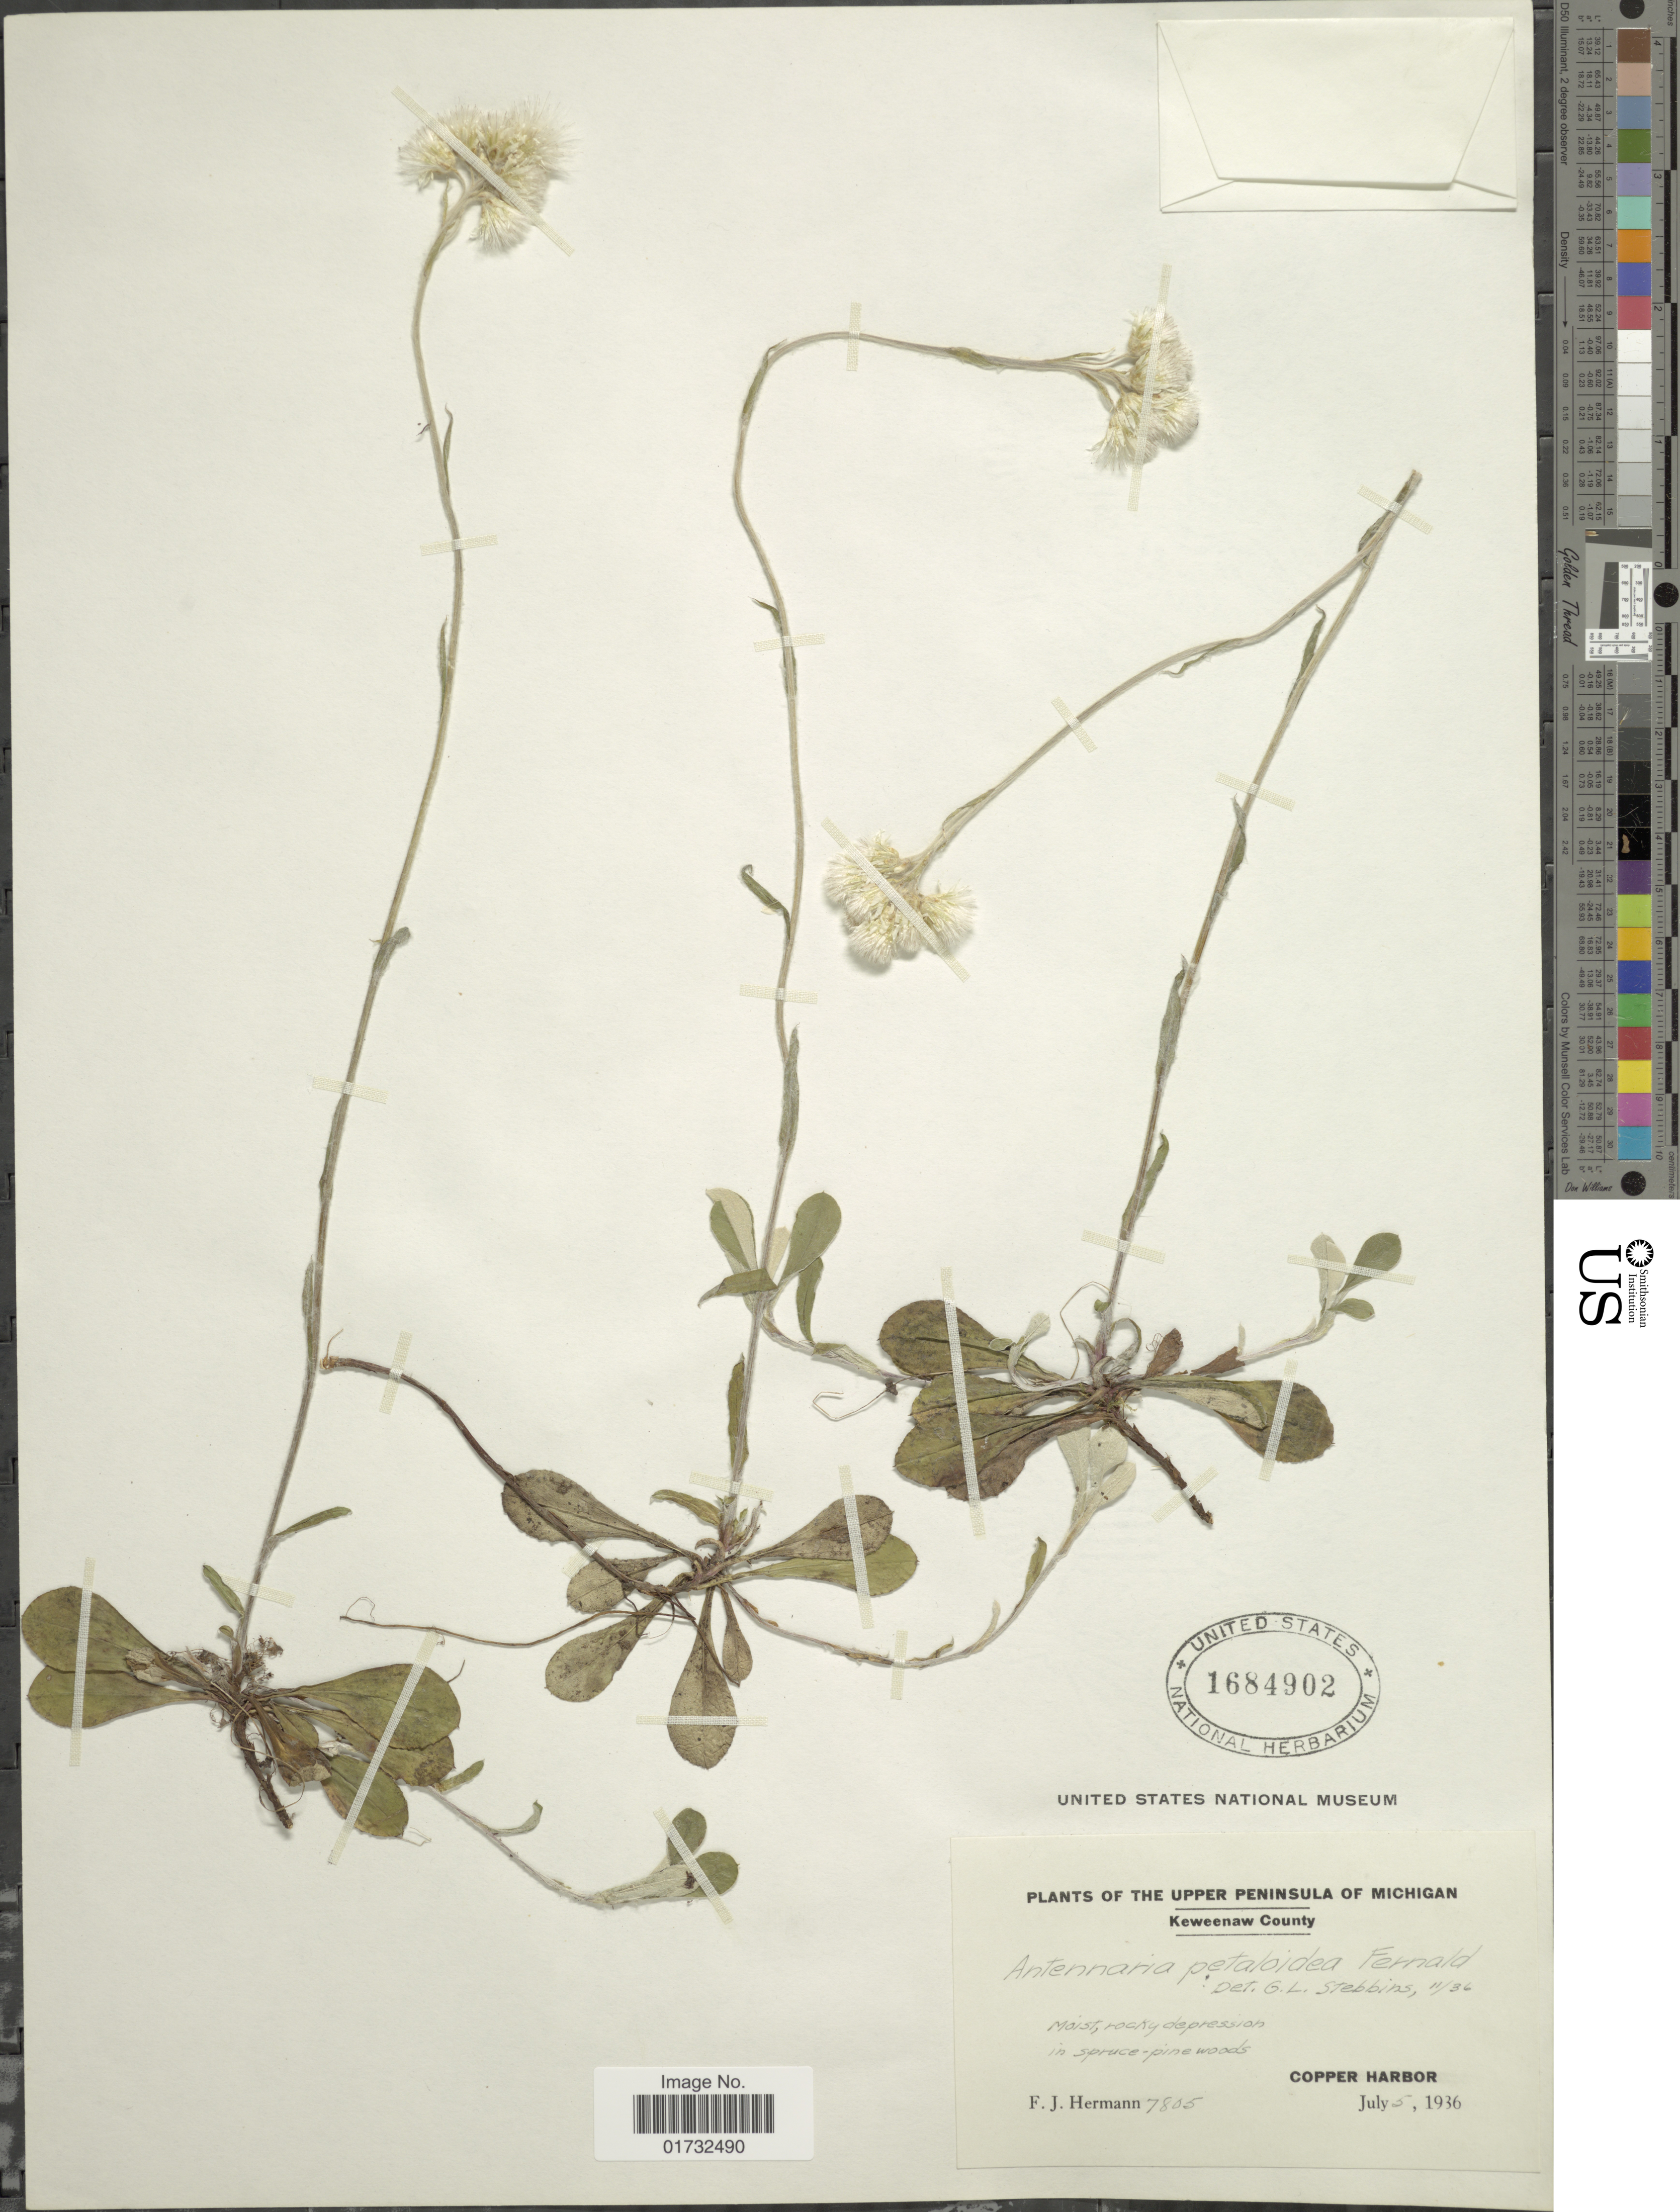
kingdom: Plantae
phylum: Tracheophyta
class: Magnoliopsida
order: Asterales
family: Asteraceae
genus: Antennaria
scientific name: Antennaria petaloidea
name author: (Fernald) Fernald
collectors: F. J. Hermann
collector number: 7805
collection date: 1936-07-05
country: United States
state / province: Michigan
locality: Upper Peninsula of Michigan. Keweenaw County. Copper Harbor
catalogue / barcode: US 1684902